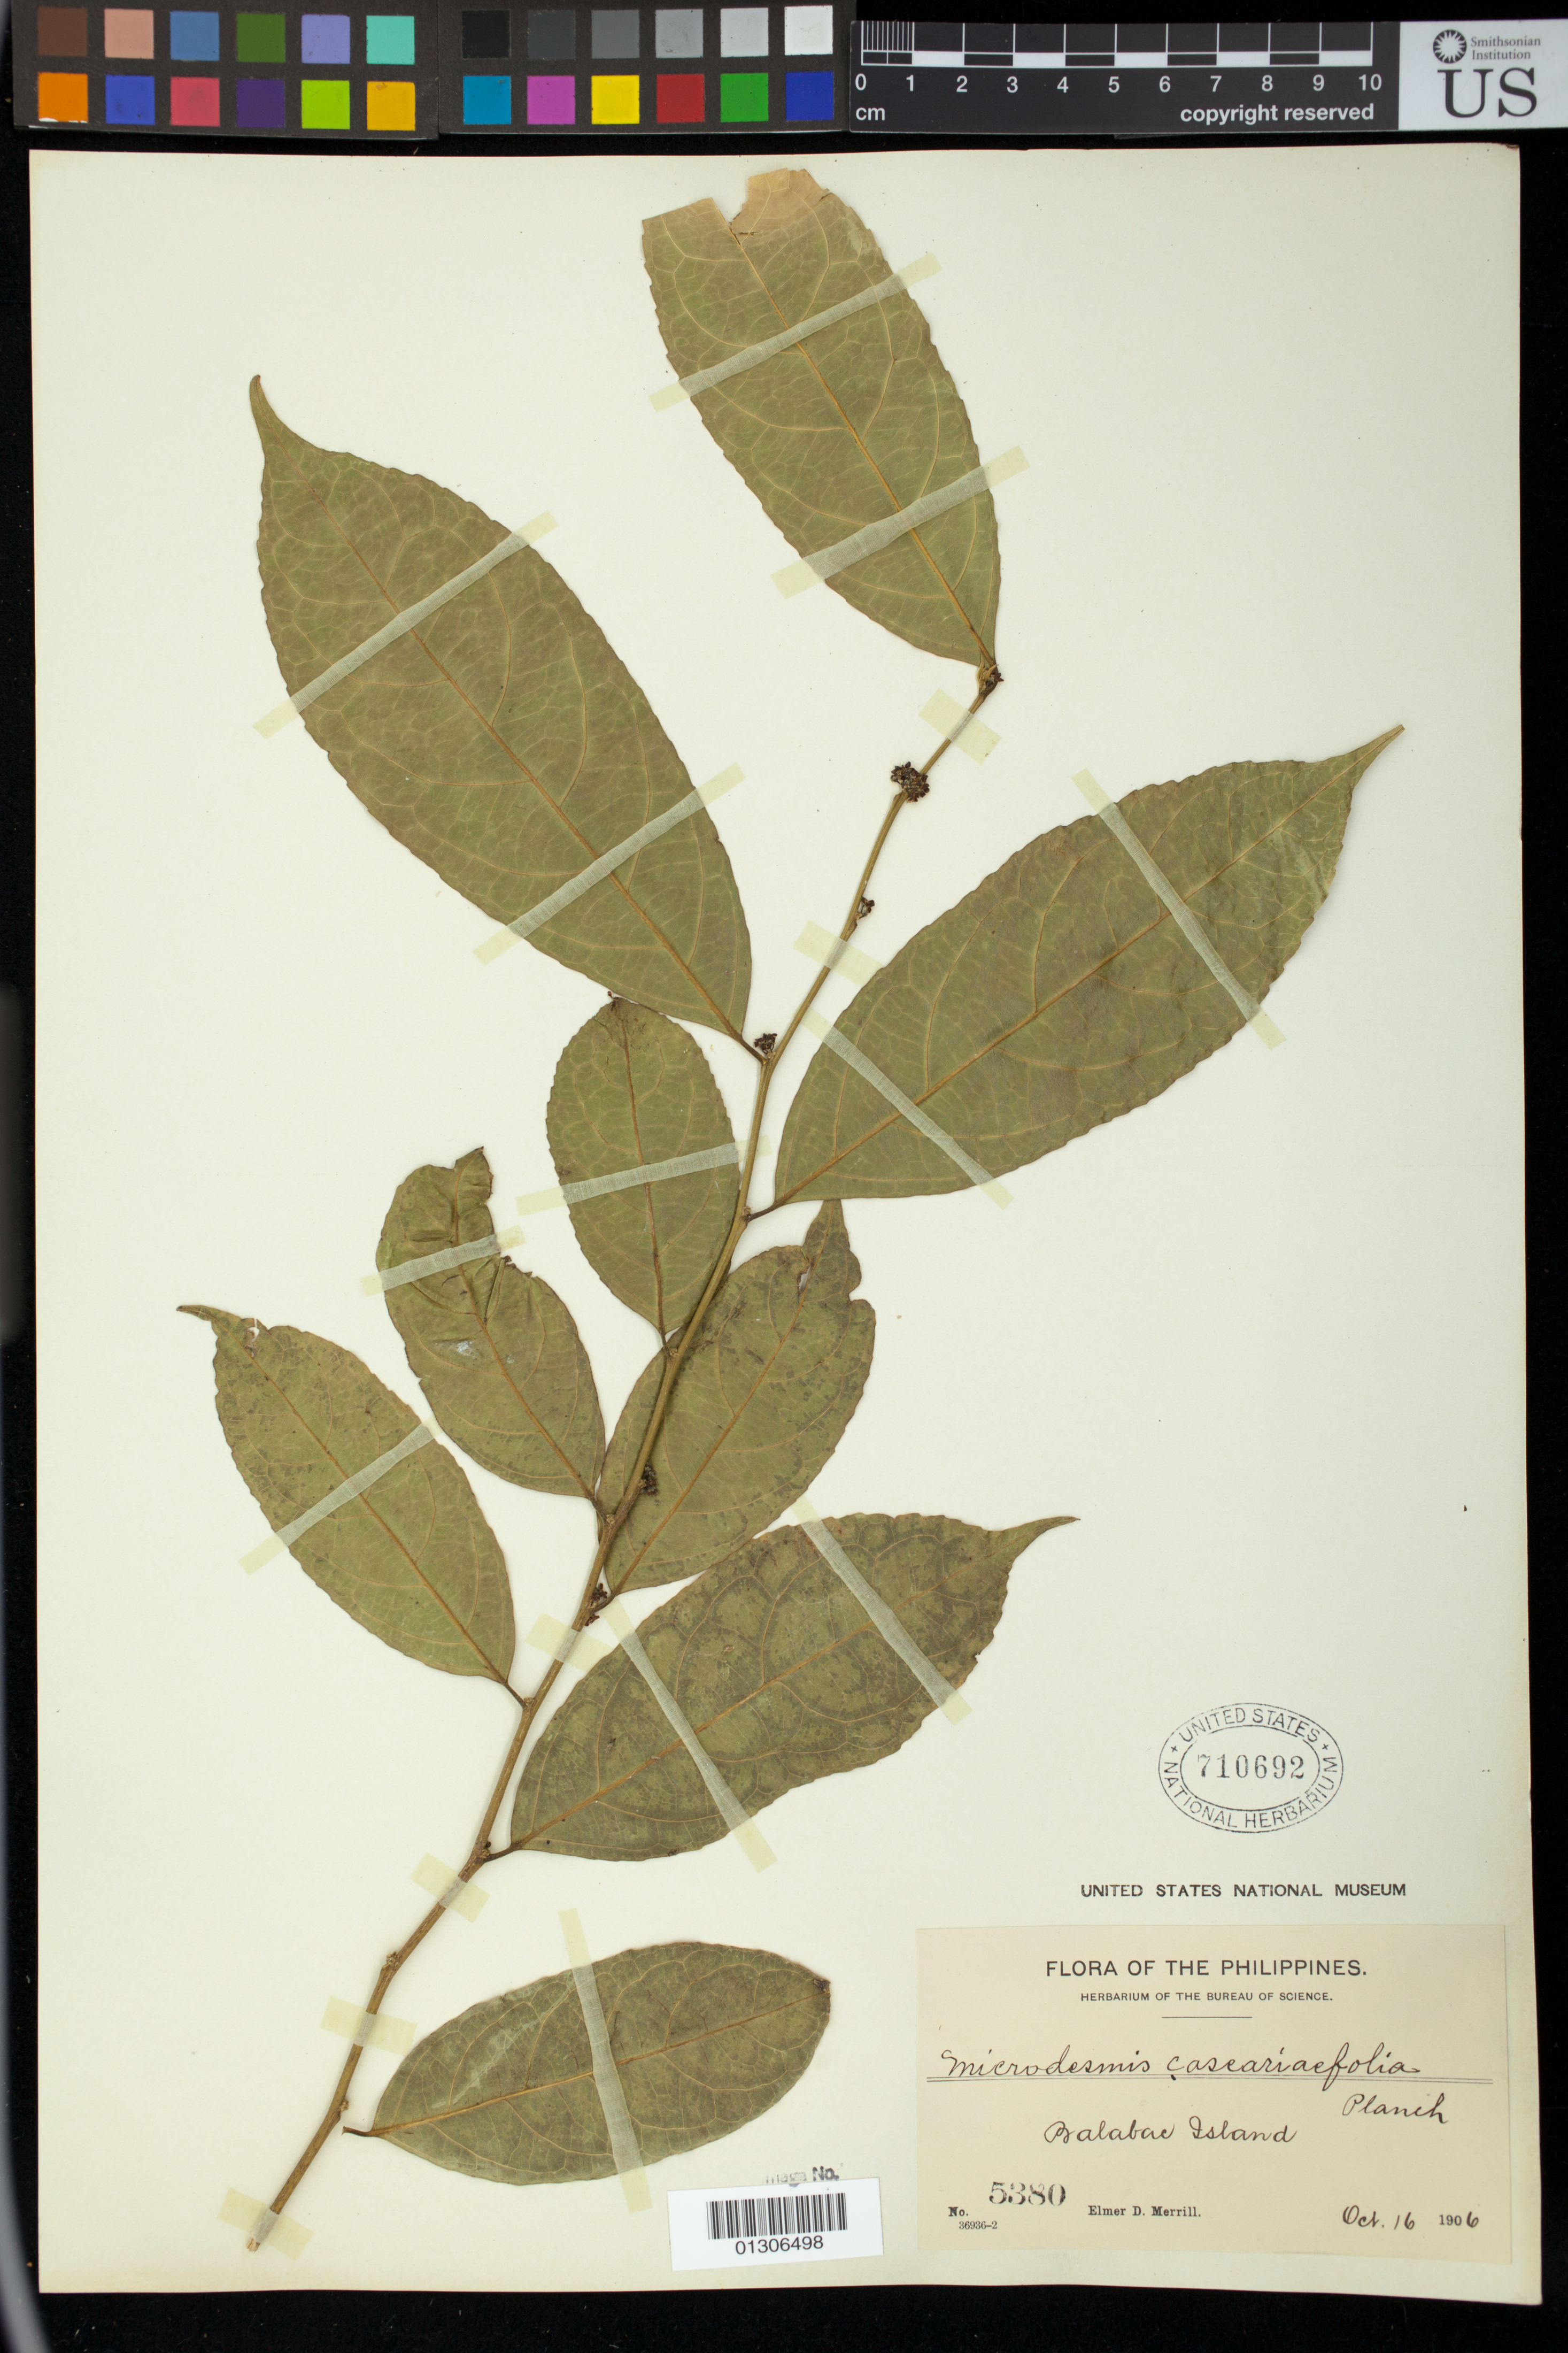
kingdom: Plantae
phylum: Tracheophyta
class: Magnoliopsida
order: Malpighiales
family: Pandaceae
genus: Microdesmis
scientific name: Microdesmis casearifolia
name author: Planch. & Hook.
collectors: E. D. Merrill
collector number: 5380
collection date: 1906-10-16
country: Philippines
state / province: Mimaropa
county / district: Palawan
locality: Balabac Island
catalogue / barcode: US 710692